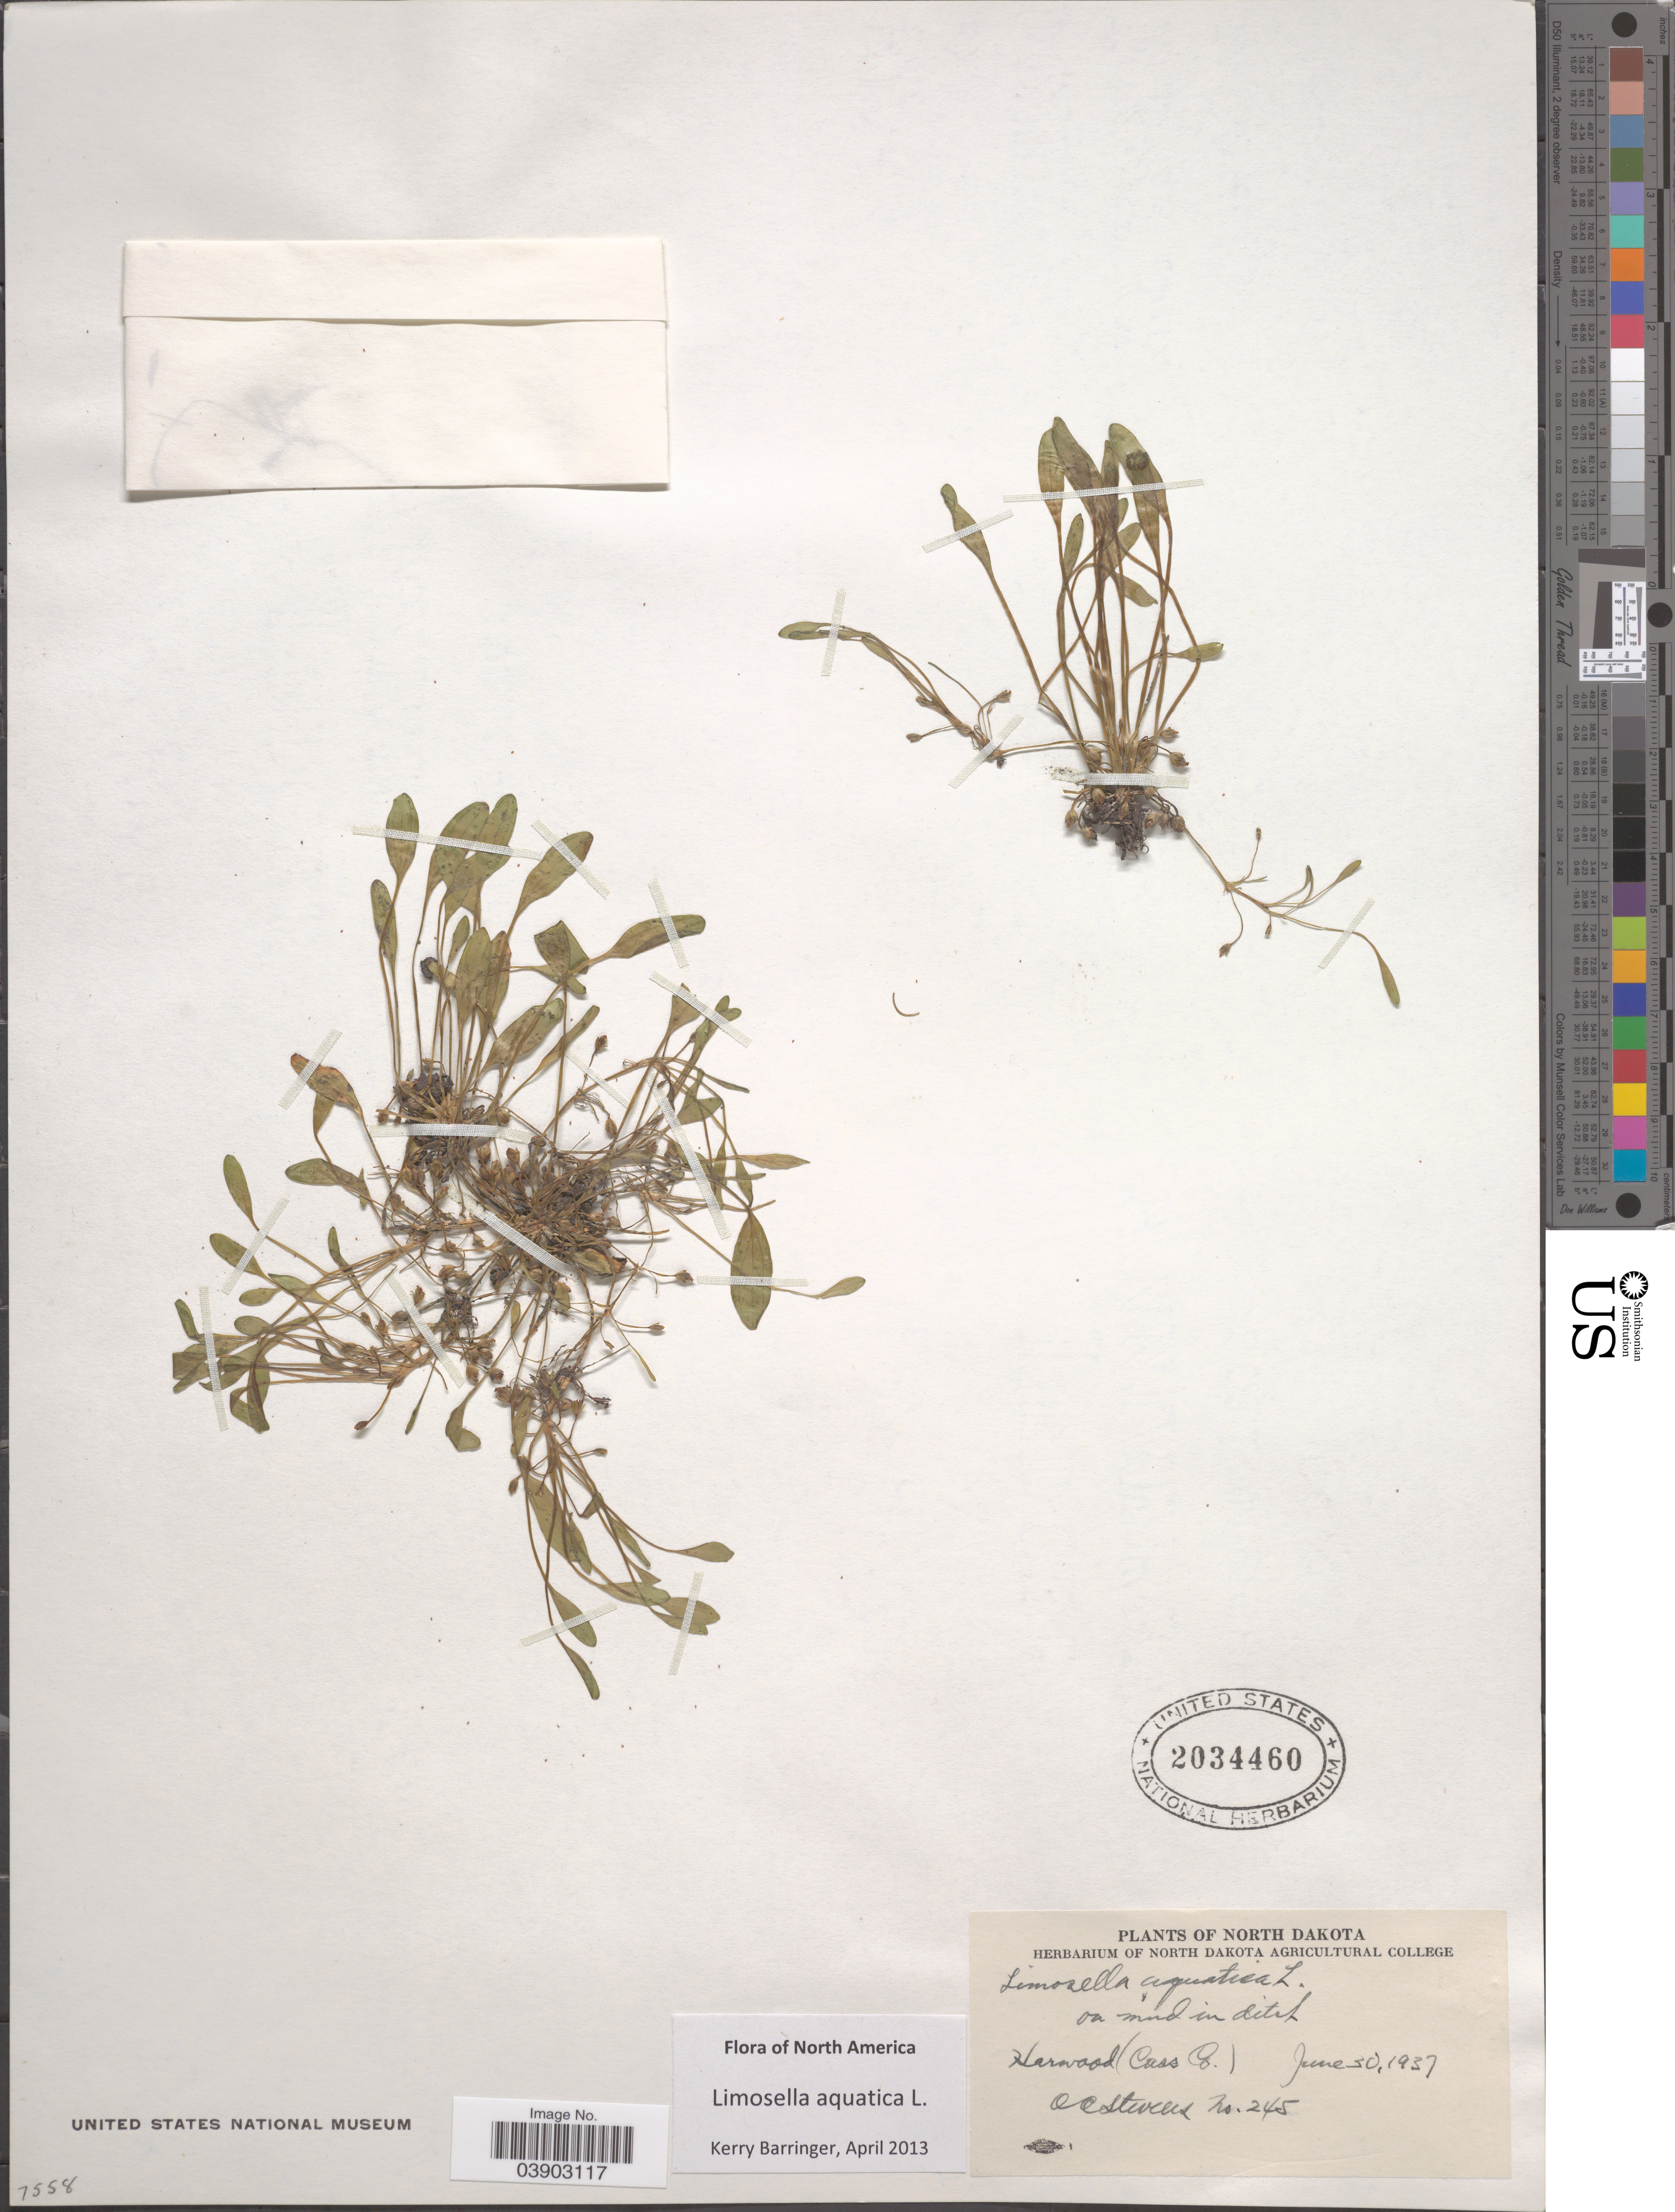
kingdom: Plantae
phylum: Tracheophyta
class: Magnoliopsida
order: Lamiales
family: Scrophulariaceae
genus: Limosella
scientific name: Limosella aquatica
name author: L.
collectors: O. A. Stevens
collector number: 245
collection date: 1937-06-30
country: United States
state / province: North Dakota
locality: On mud in ditch. Harwood (Cass Co.).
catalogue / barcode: US 2034460